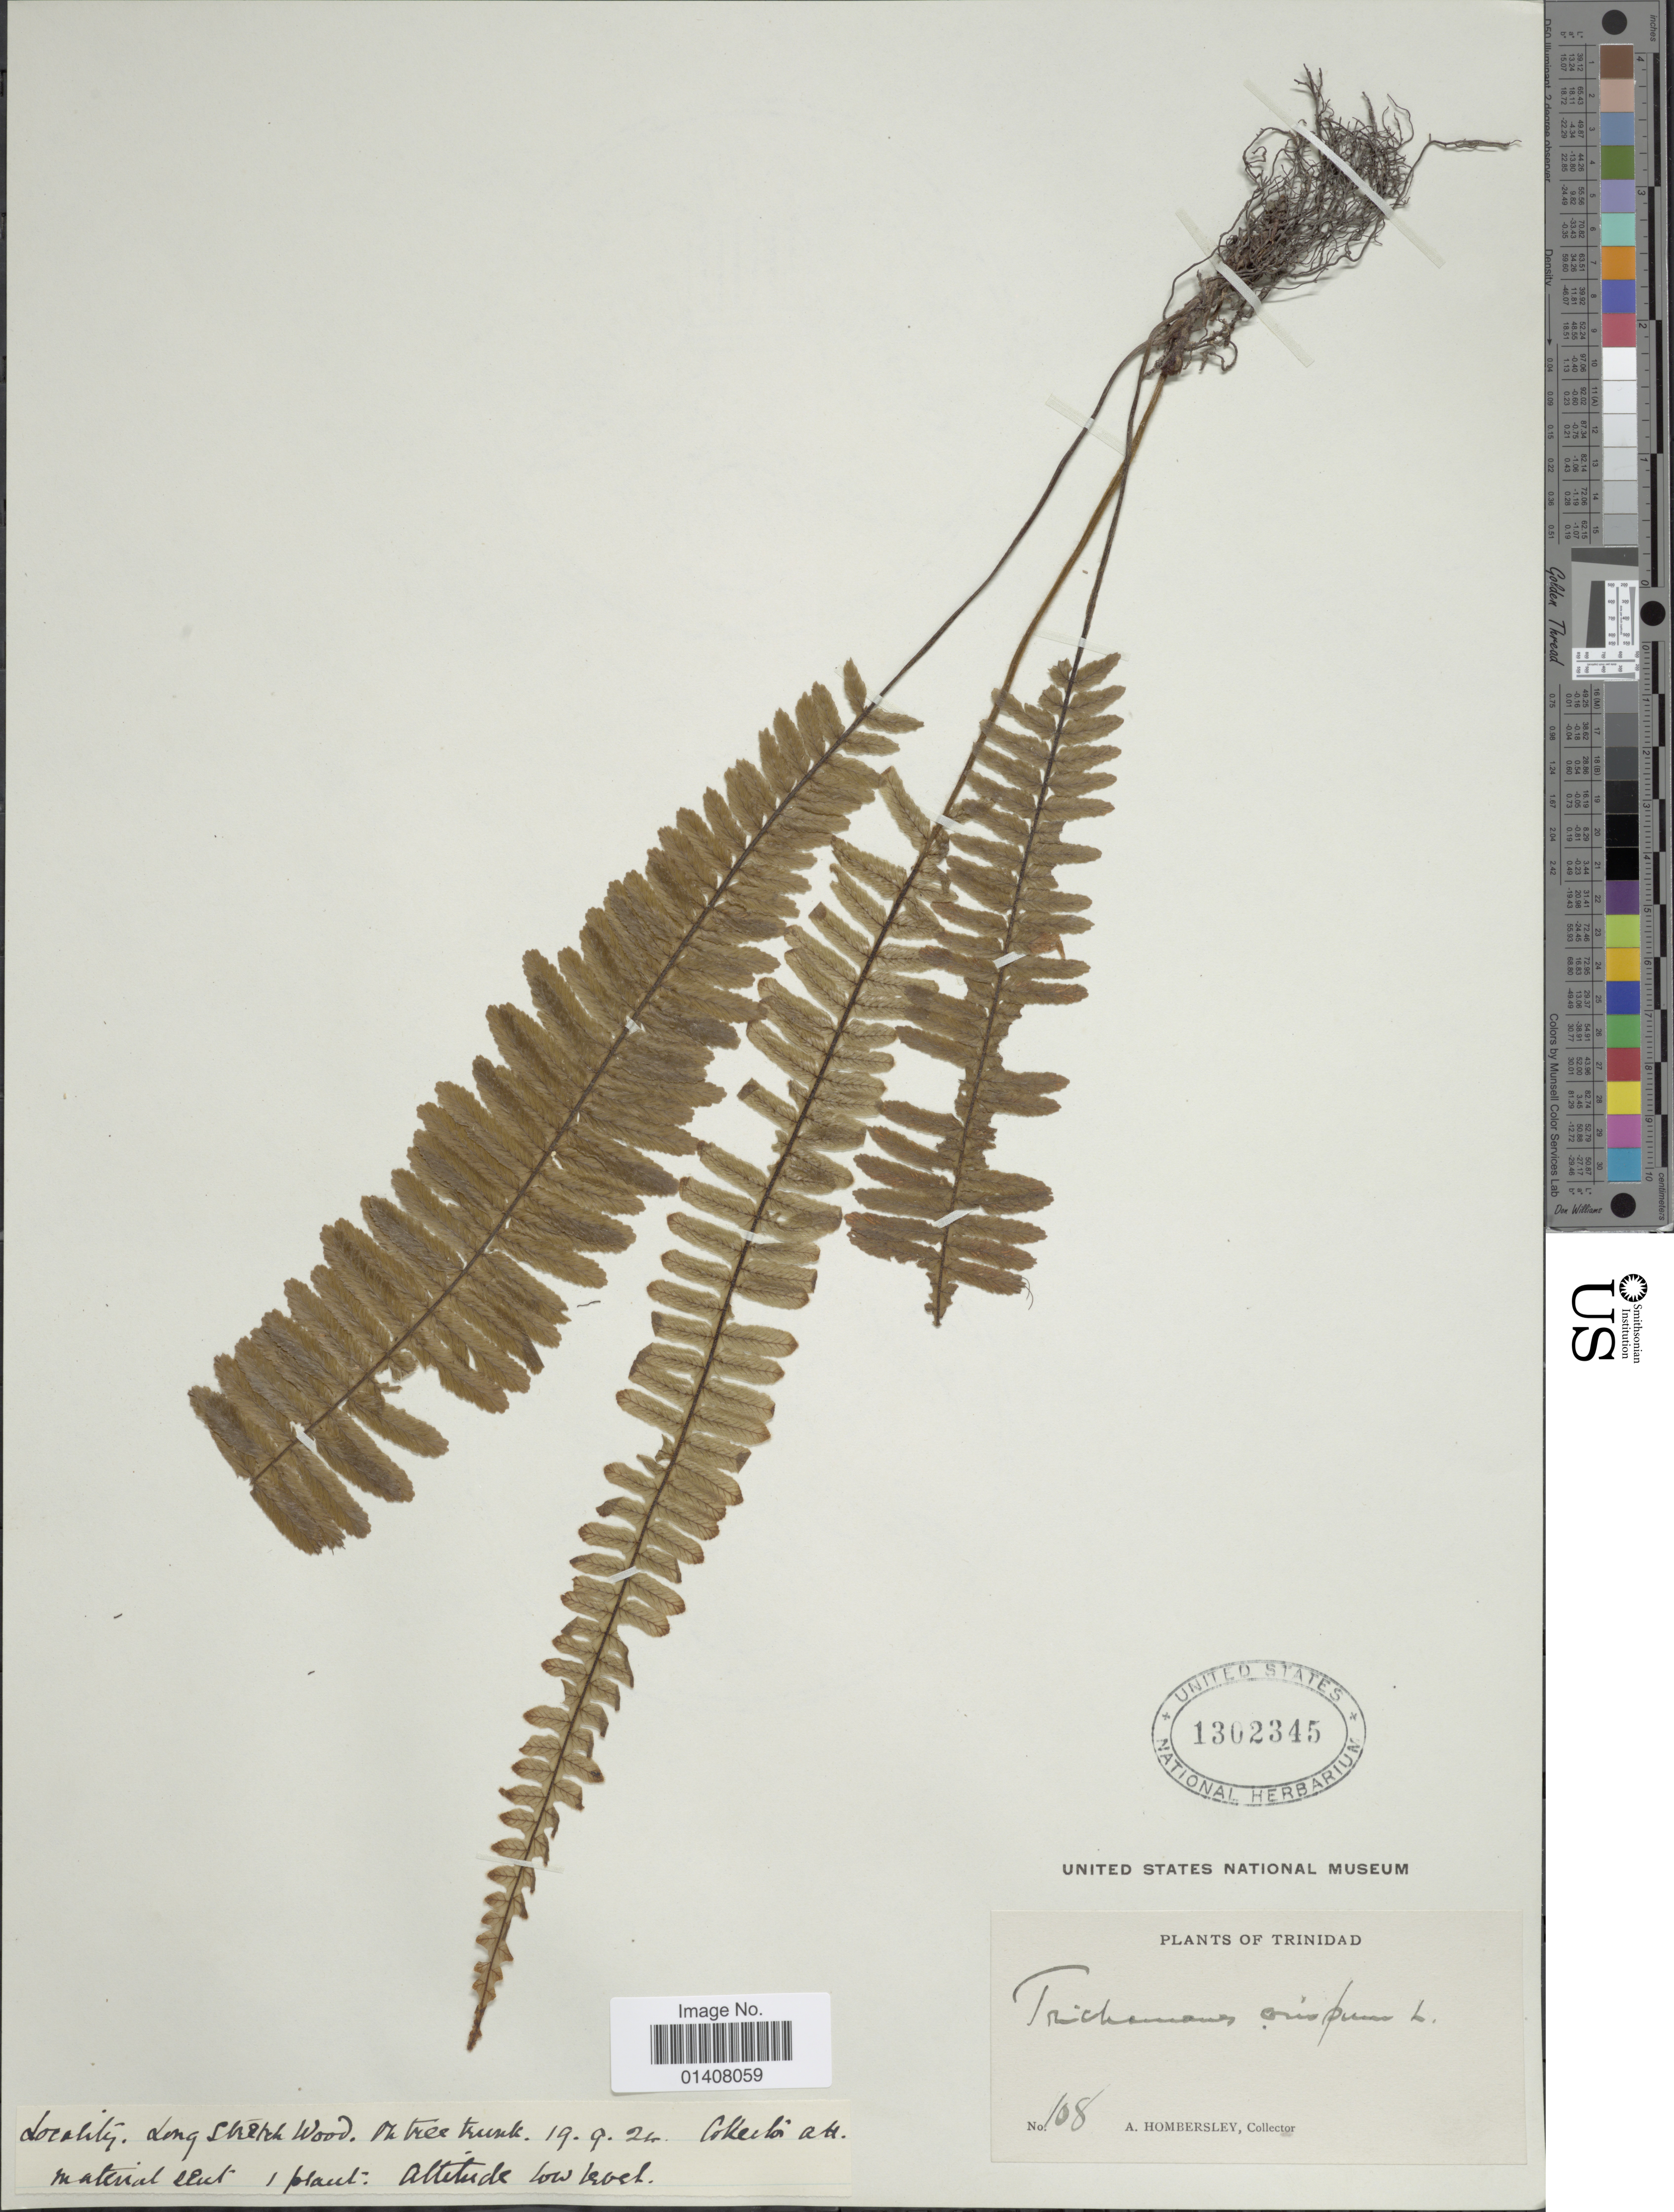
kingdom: Plantae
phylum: Tracheophyta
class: Polypodiopsida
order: Hymenophyllales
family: Hymenophyllaceae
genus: Trichomanes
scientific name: Trichomanes pellucens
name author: Kunze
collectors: A. Hombersley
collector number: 108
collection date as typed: Transcribed d/m/y: 19/9/24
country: Trinidad and Tobago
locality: Trinidad, Long Stretch Wood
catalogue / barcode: US 1302345